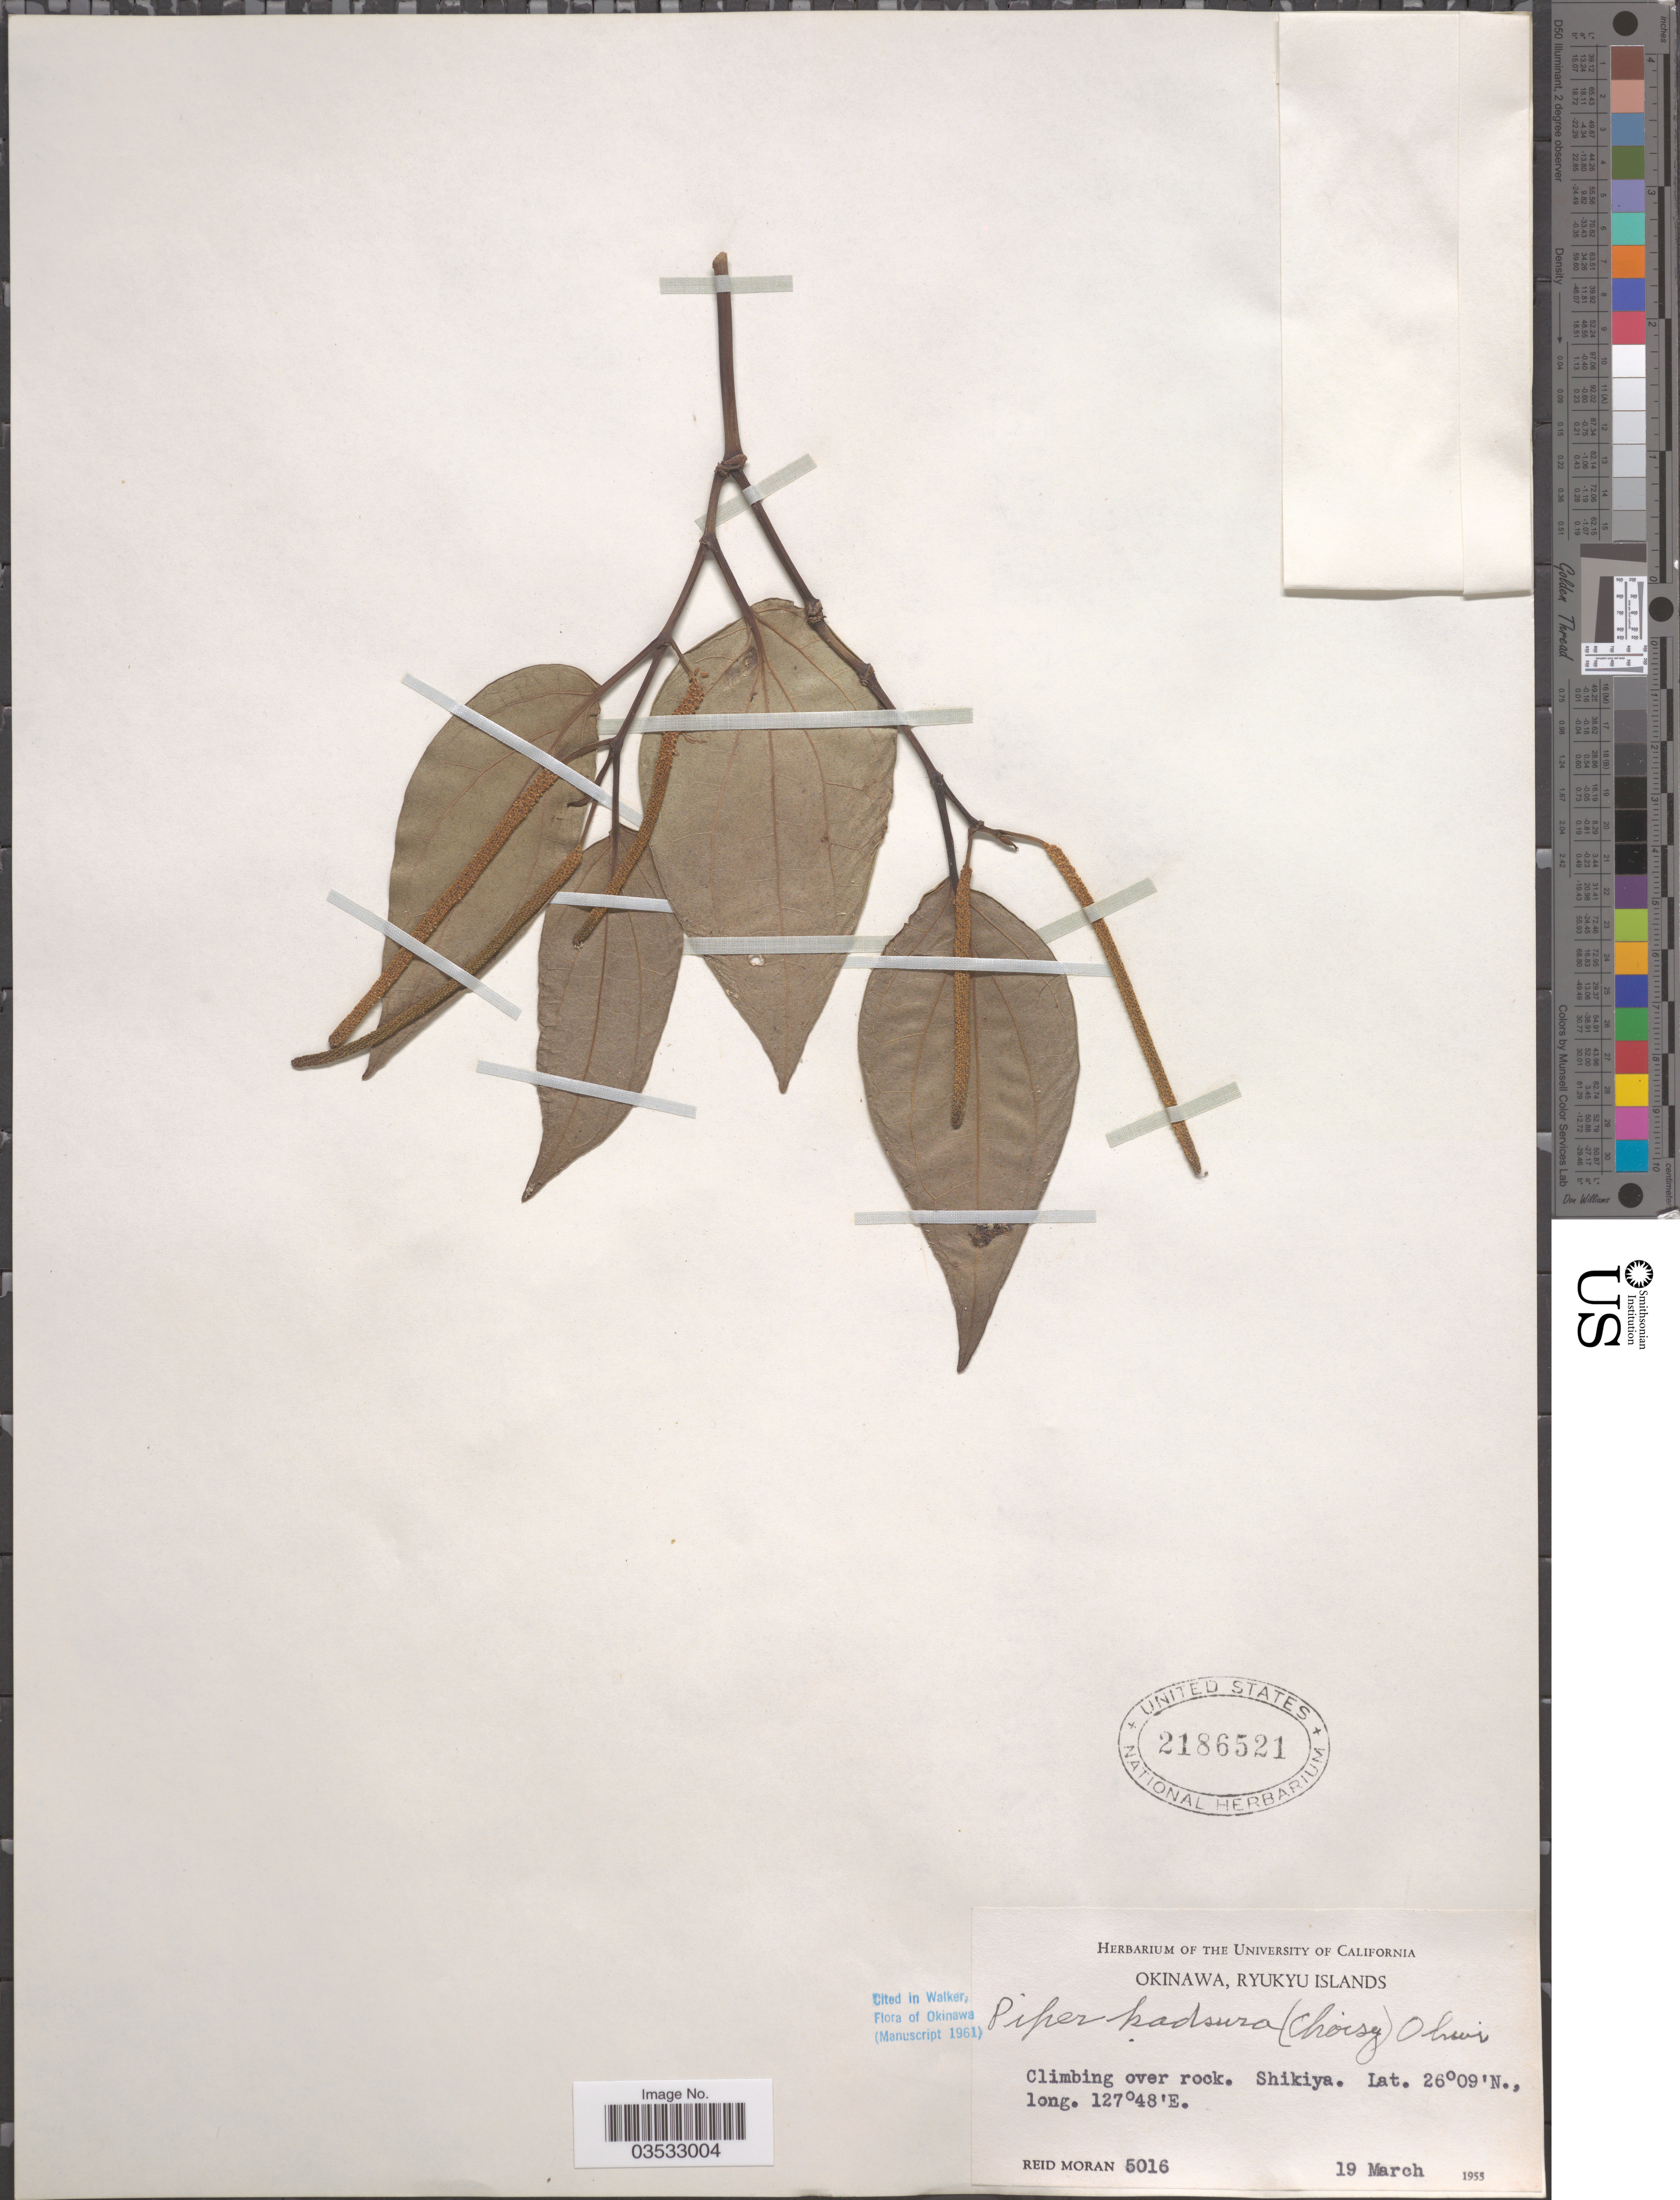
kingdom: Plantae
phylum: Tracheophyta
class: Magnoliopsida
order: Piperales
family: Piperaceae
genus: Piper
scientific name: Piper kadsura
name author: (Choisy) Ohwi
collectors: R. Moran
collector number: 5016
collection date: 1955-03-19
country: Japan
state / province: Okinawa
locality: Ryukyu Islands. Shikiya.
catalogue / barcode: US 2186521